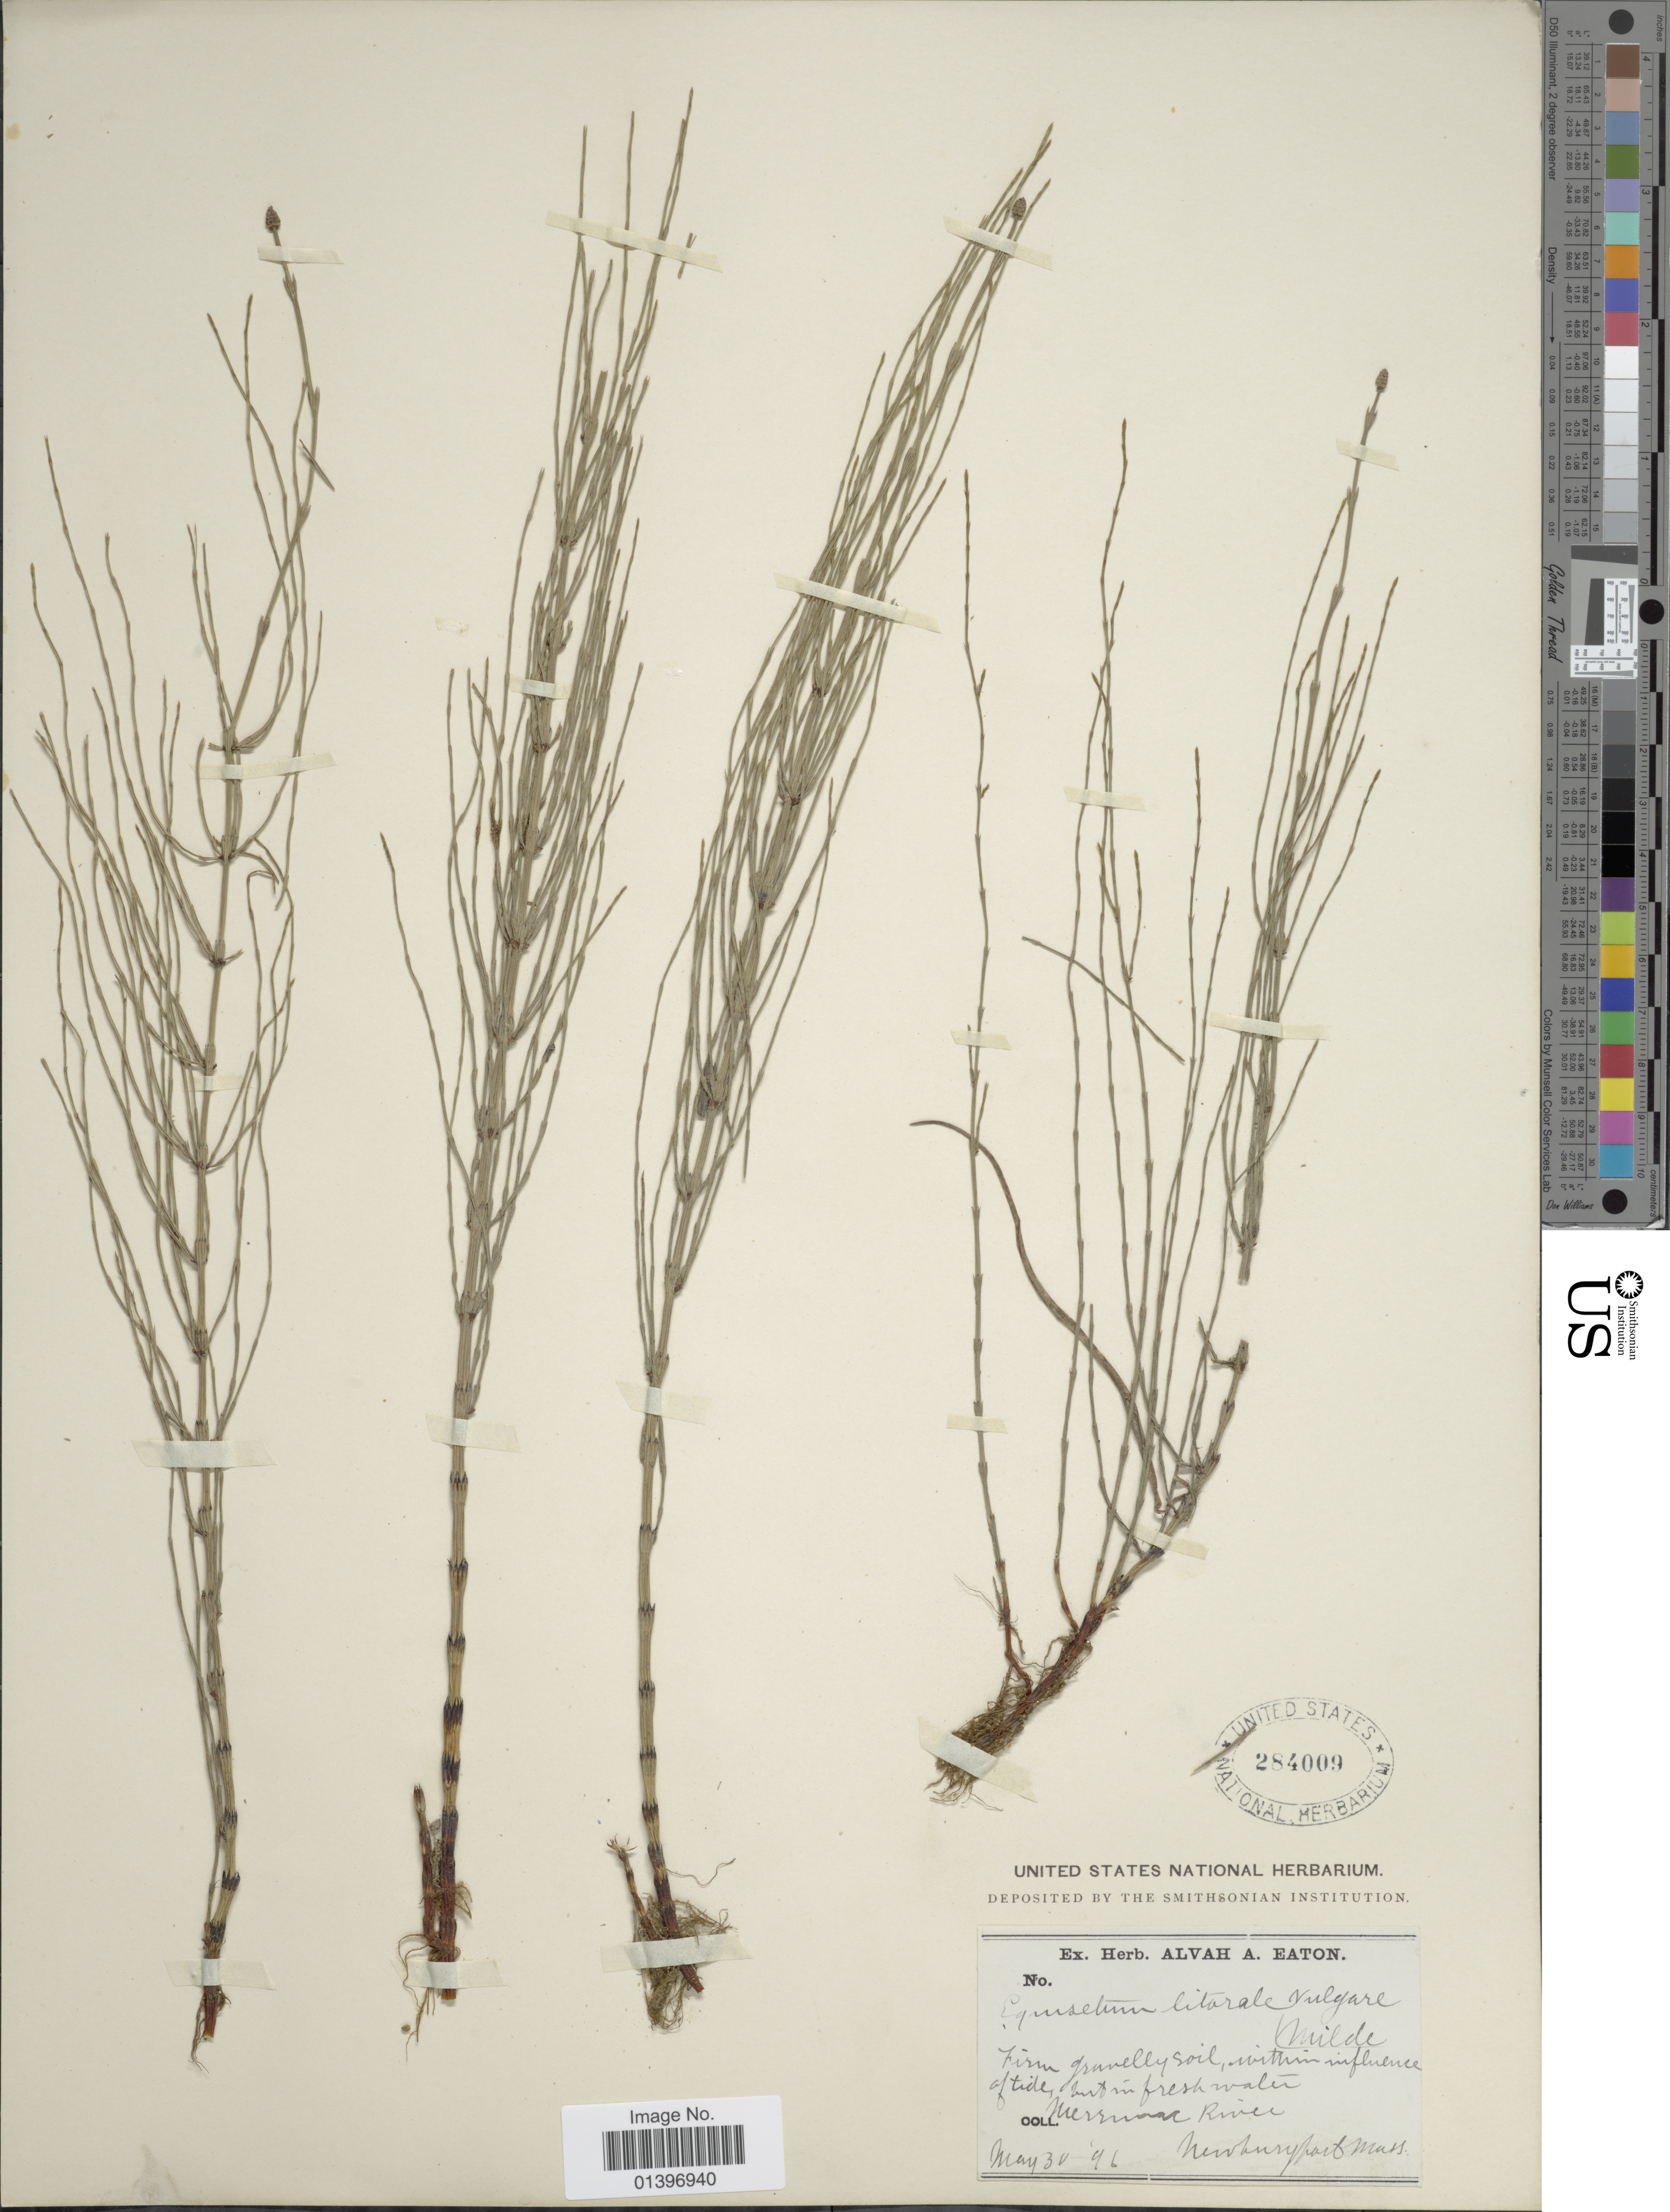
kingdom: Plantae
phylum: Tracheophyta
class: Polypodiopsida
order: Equisetales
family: Equisetaceae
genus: Equisetum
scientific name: Equisetum x litorale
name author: Kuhlw.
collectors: ex herb. Alvah A. Eaton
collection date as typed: Transcribed d/m/y: 30/5/96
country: United States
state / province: Massachusetts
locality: Firm gravelly soil, within influence of tide, but in fresh water Merrimack River, Newburyport.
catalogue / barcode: US 284009